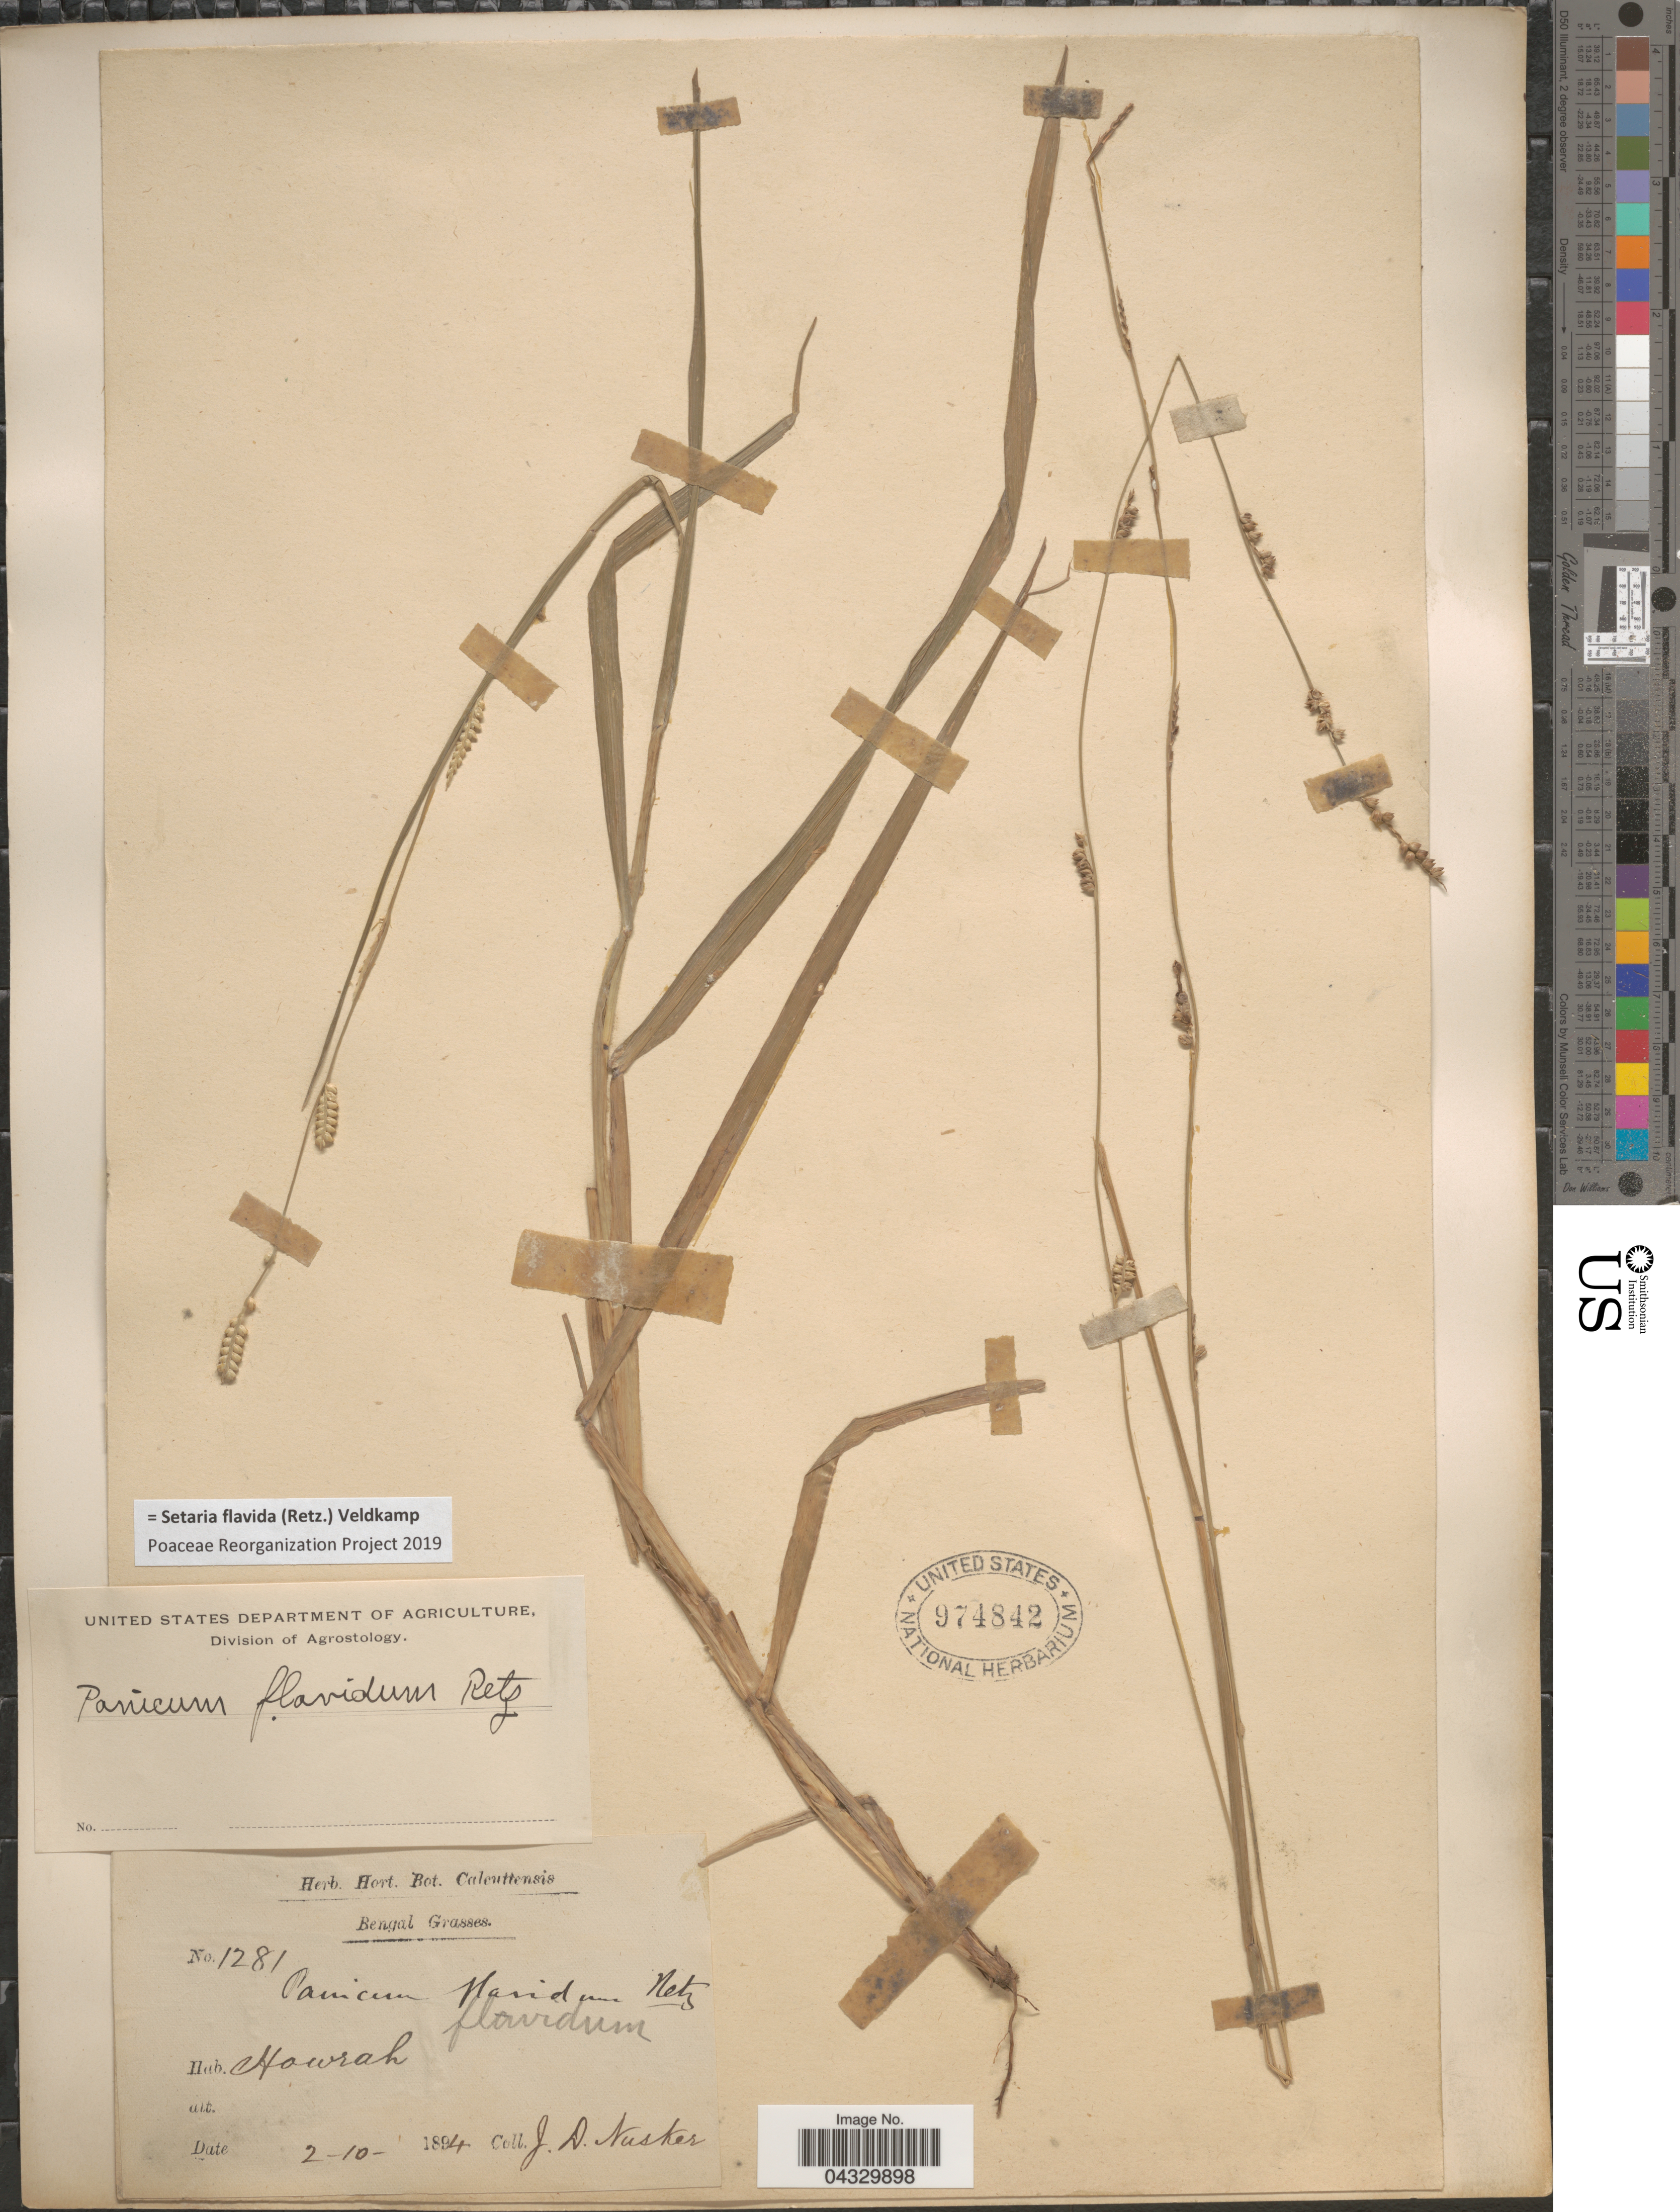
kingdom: Plantae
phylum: Tracheophyta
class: Liliopsida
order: Poales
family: Poaceae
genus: Setaria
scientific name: Setaria flavida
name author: (Retz.) Veldkamp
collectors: J. D. Nusker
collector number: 1281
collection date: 1894-10-02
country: India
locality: Bengal. Howrah.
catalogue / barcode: US 974842